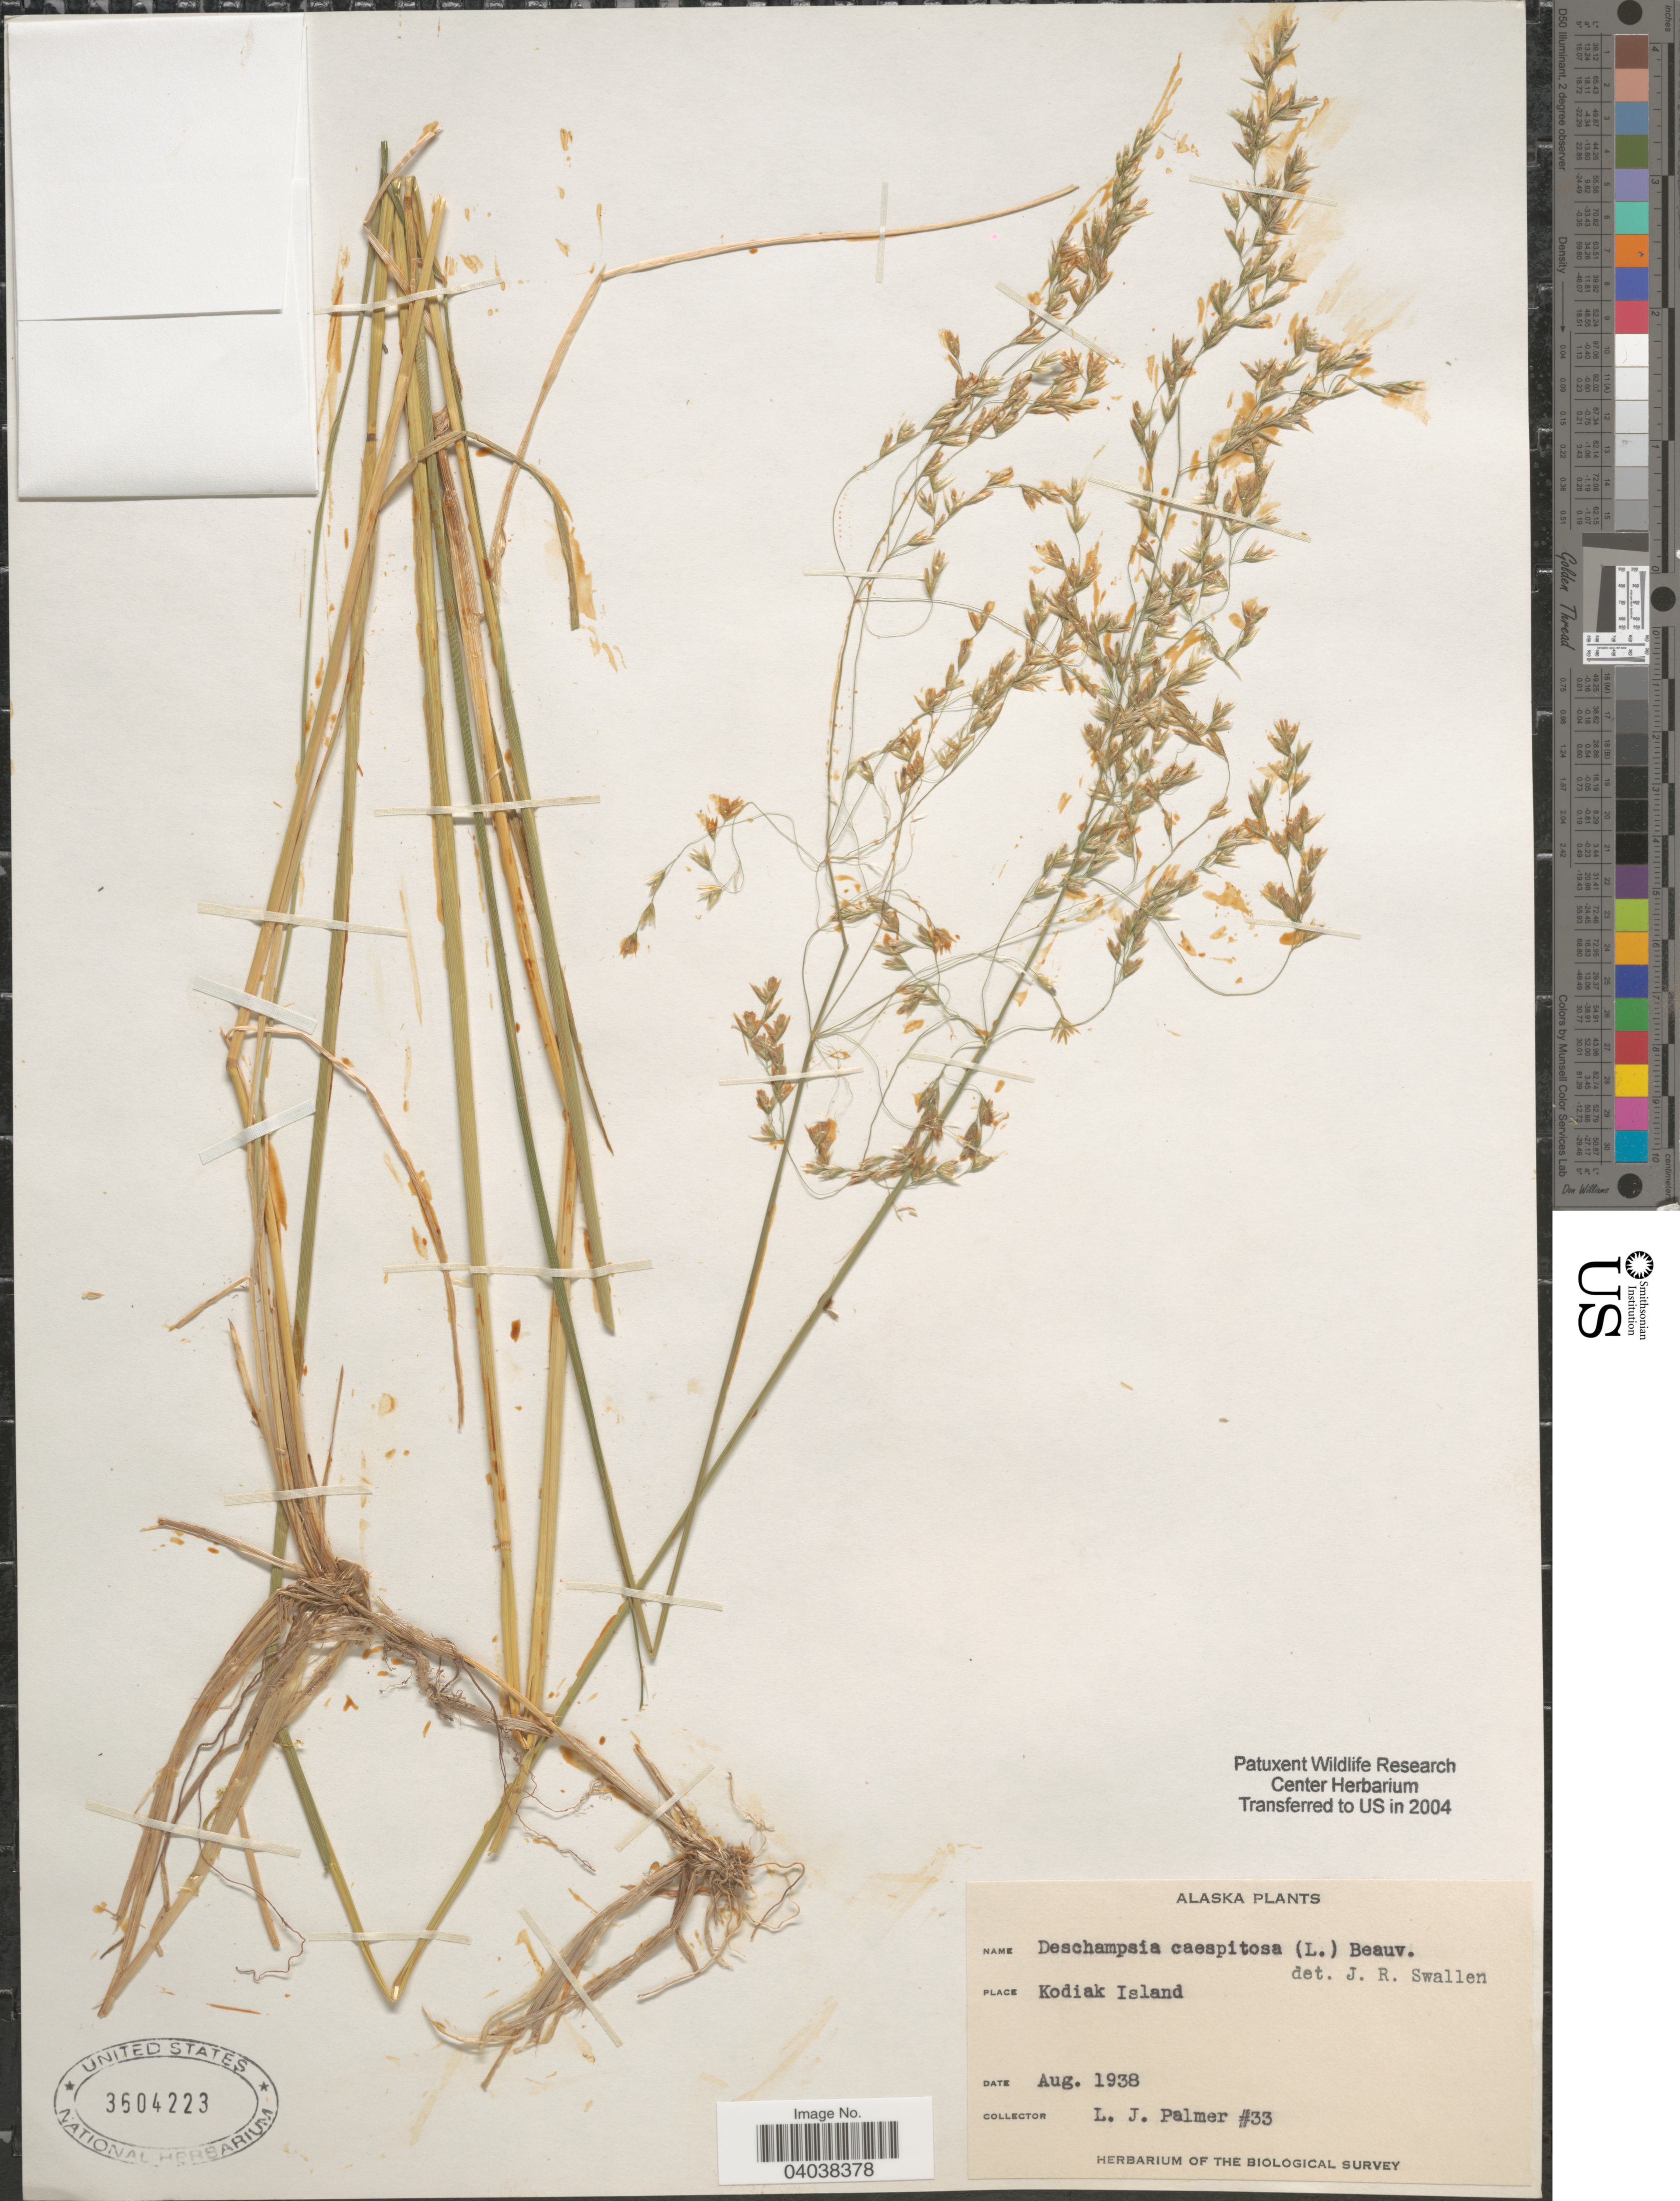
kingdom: Plantae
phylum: Tracheophyta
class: Liliopsida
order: Poales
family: Poaceae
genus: Deschampsia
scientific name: Deschampsia cespitosa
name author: (L.) P. Beauv.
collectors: L. J. Palmer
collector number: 33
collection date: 1938-08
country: United States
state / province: Alaska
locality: Kodiak Island.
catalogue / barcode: US 3604223